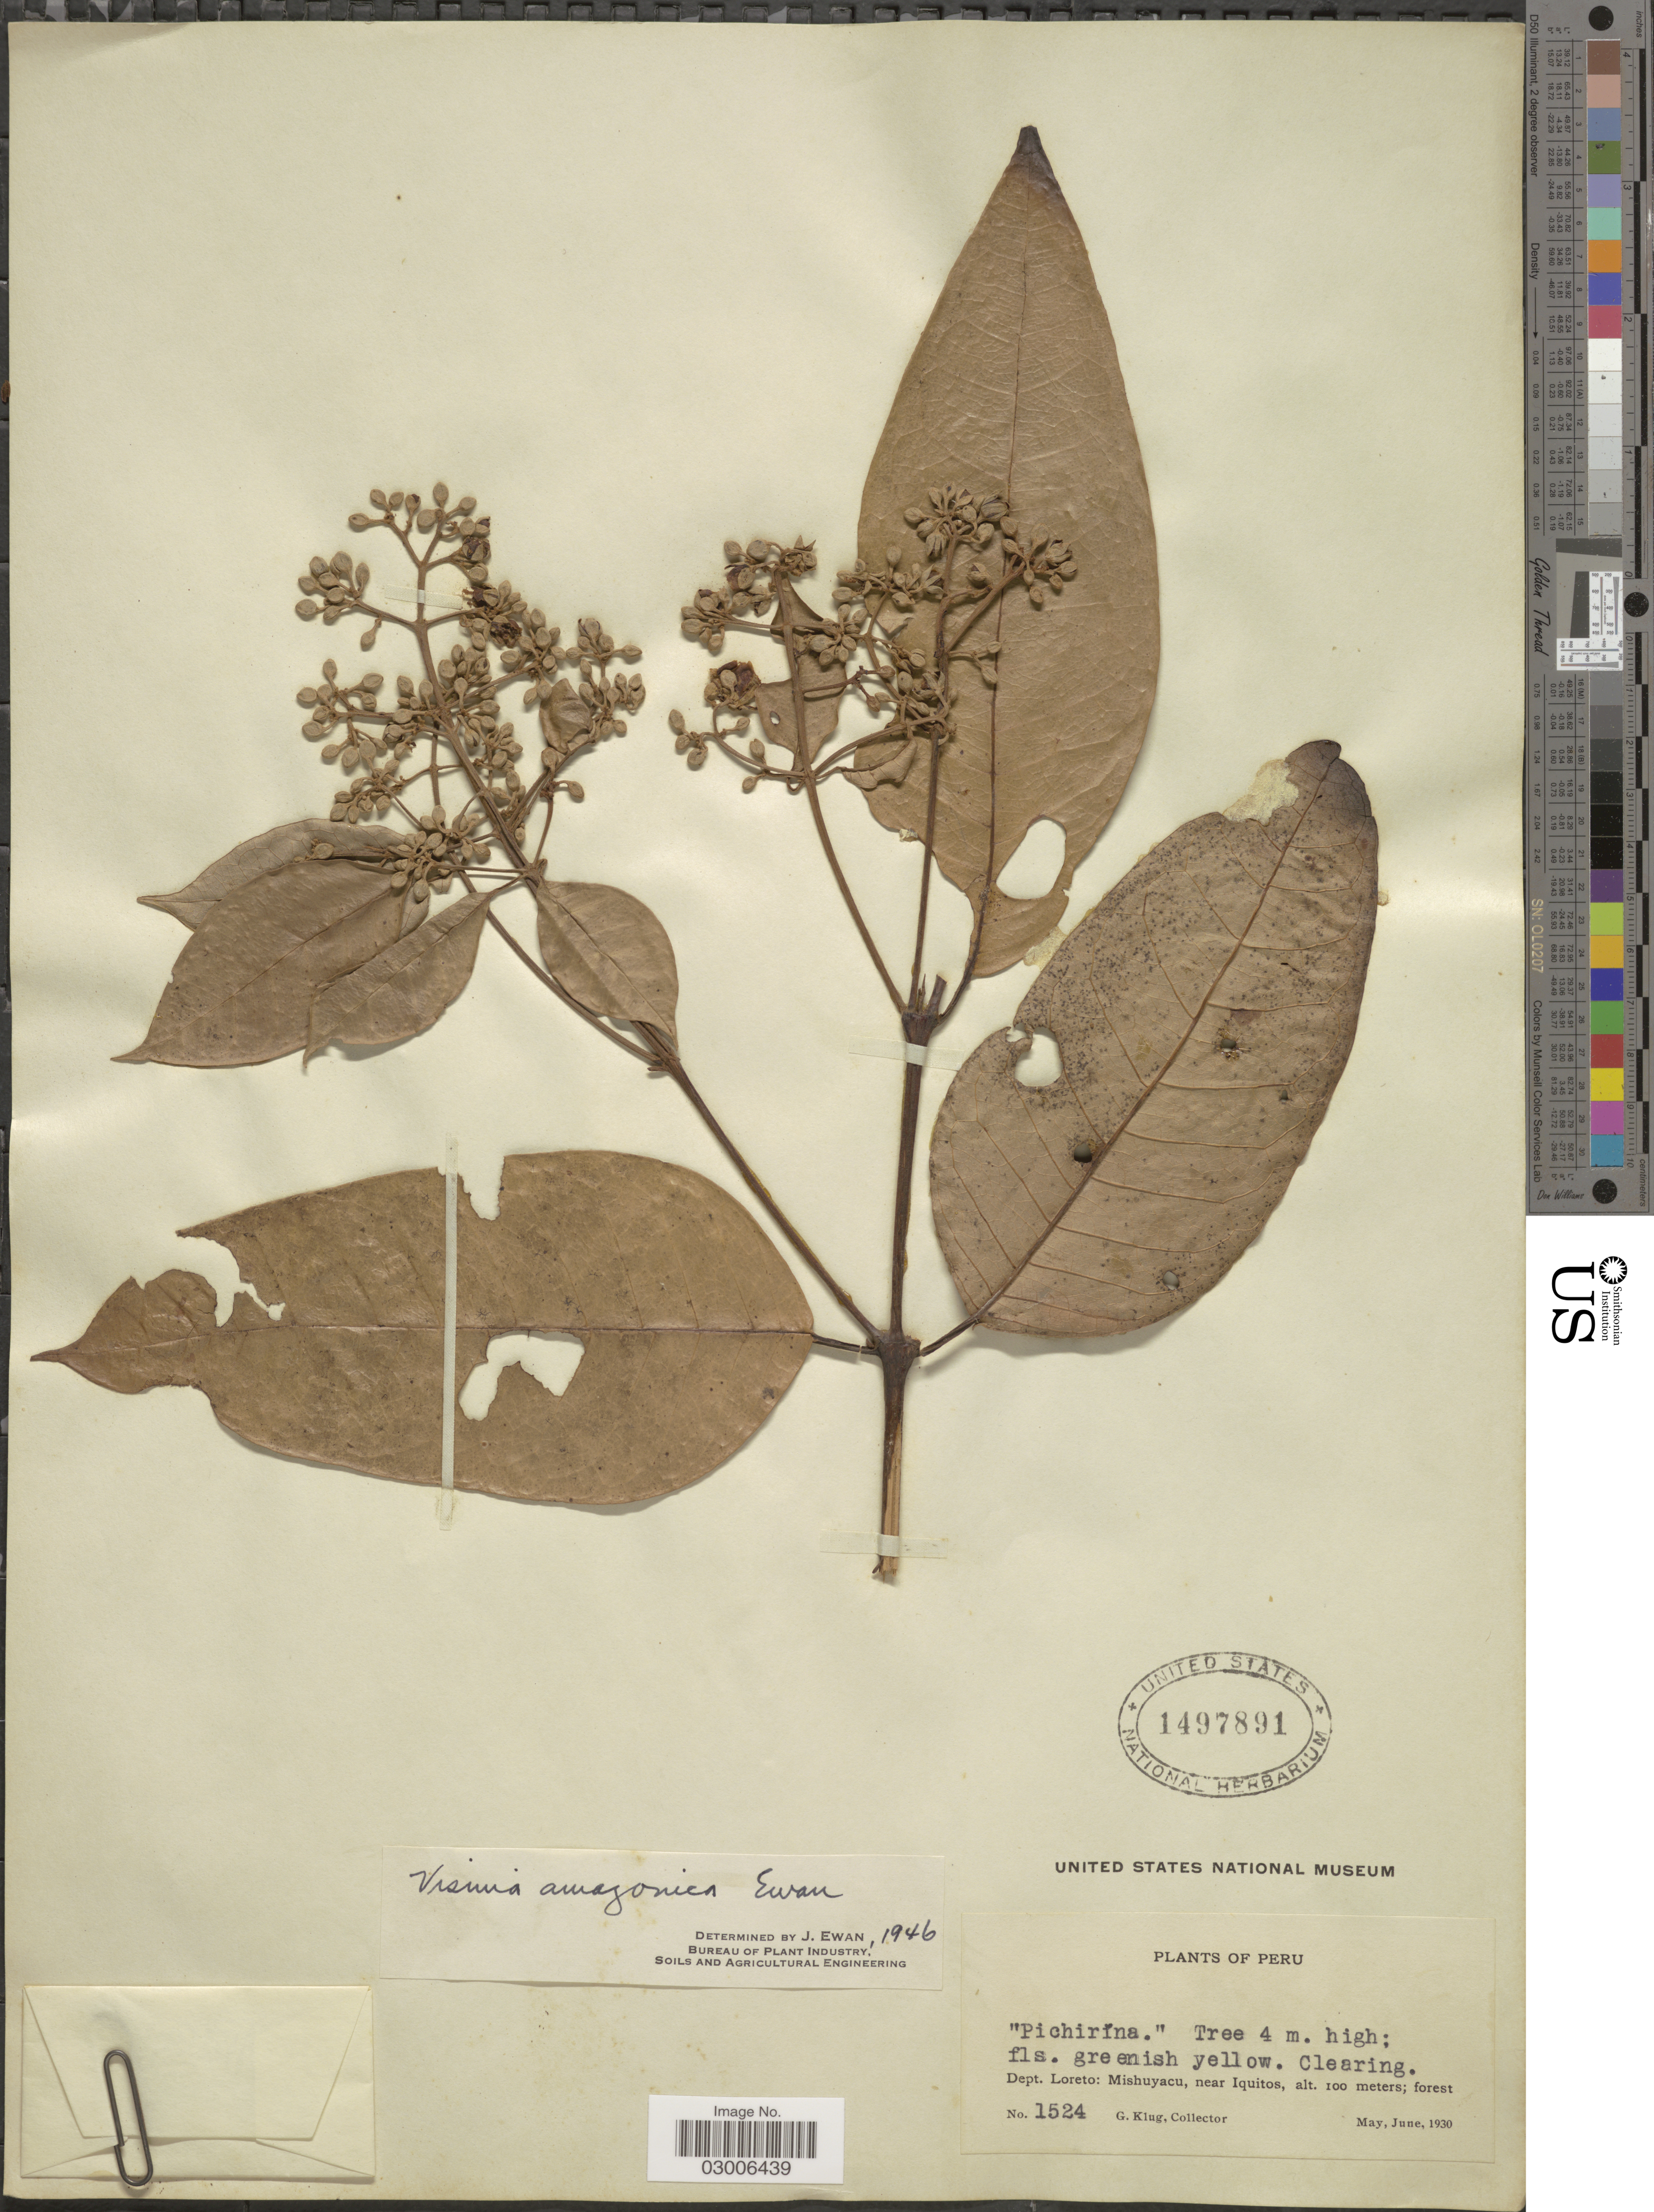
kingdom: Plantae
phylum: Tracheophyta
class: Magnoliopsida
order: Malpighiales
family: Hypericaceae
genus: Vismia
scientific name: Vismia amazonica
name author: Ewan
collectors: G. Klug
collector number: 1524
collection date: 1930-05/1930-06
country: Peru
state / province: Loreto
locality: Dept. Loreto, Mishuyacu, near Iquitos.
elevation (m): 100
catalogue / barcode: US 1497891